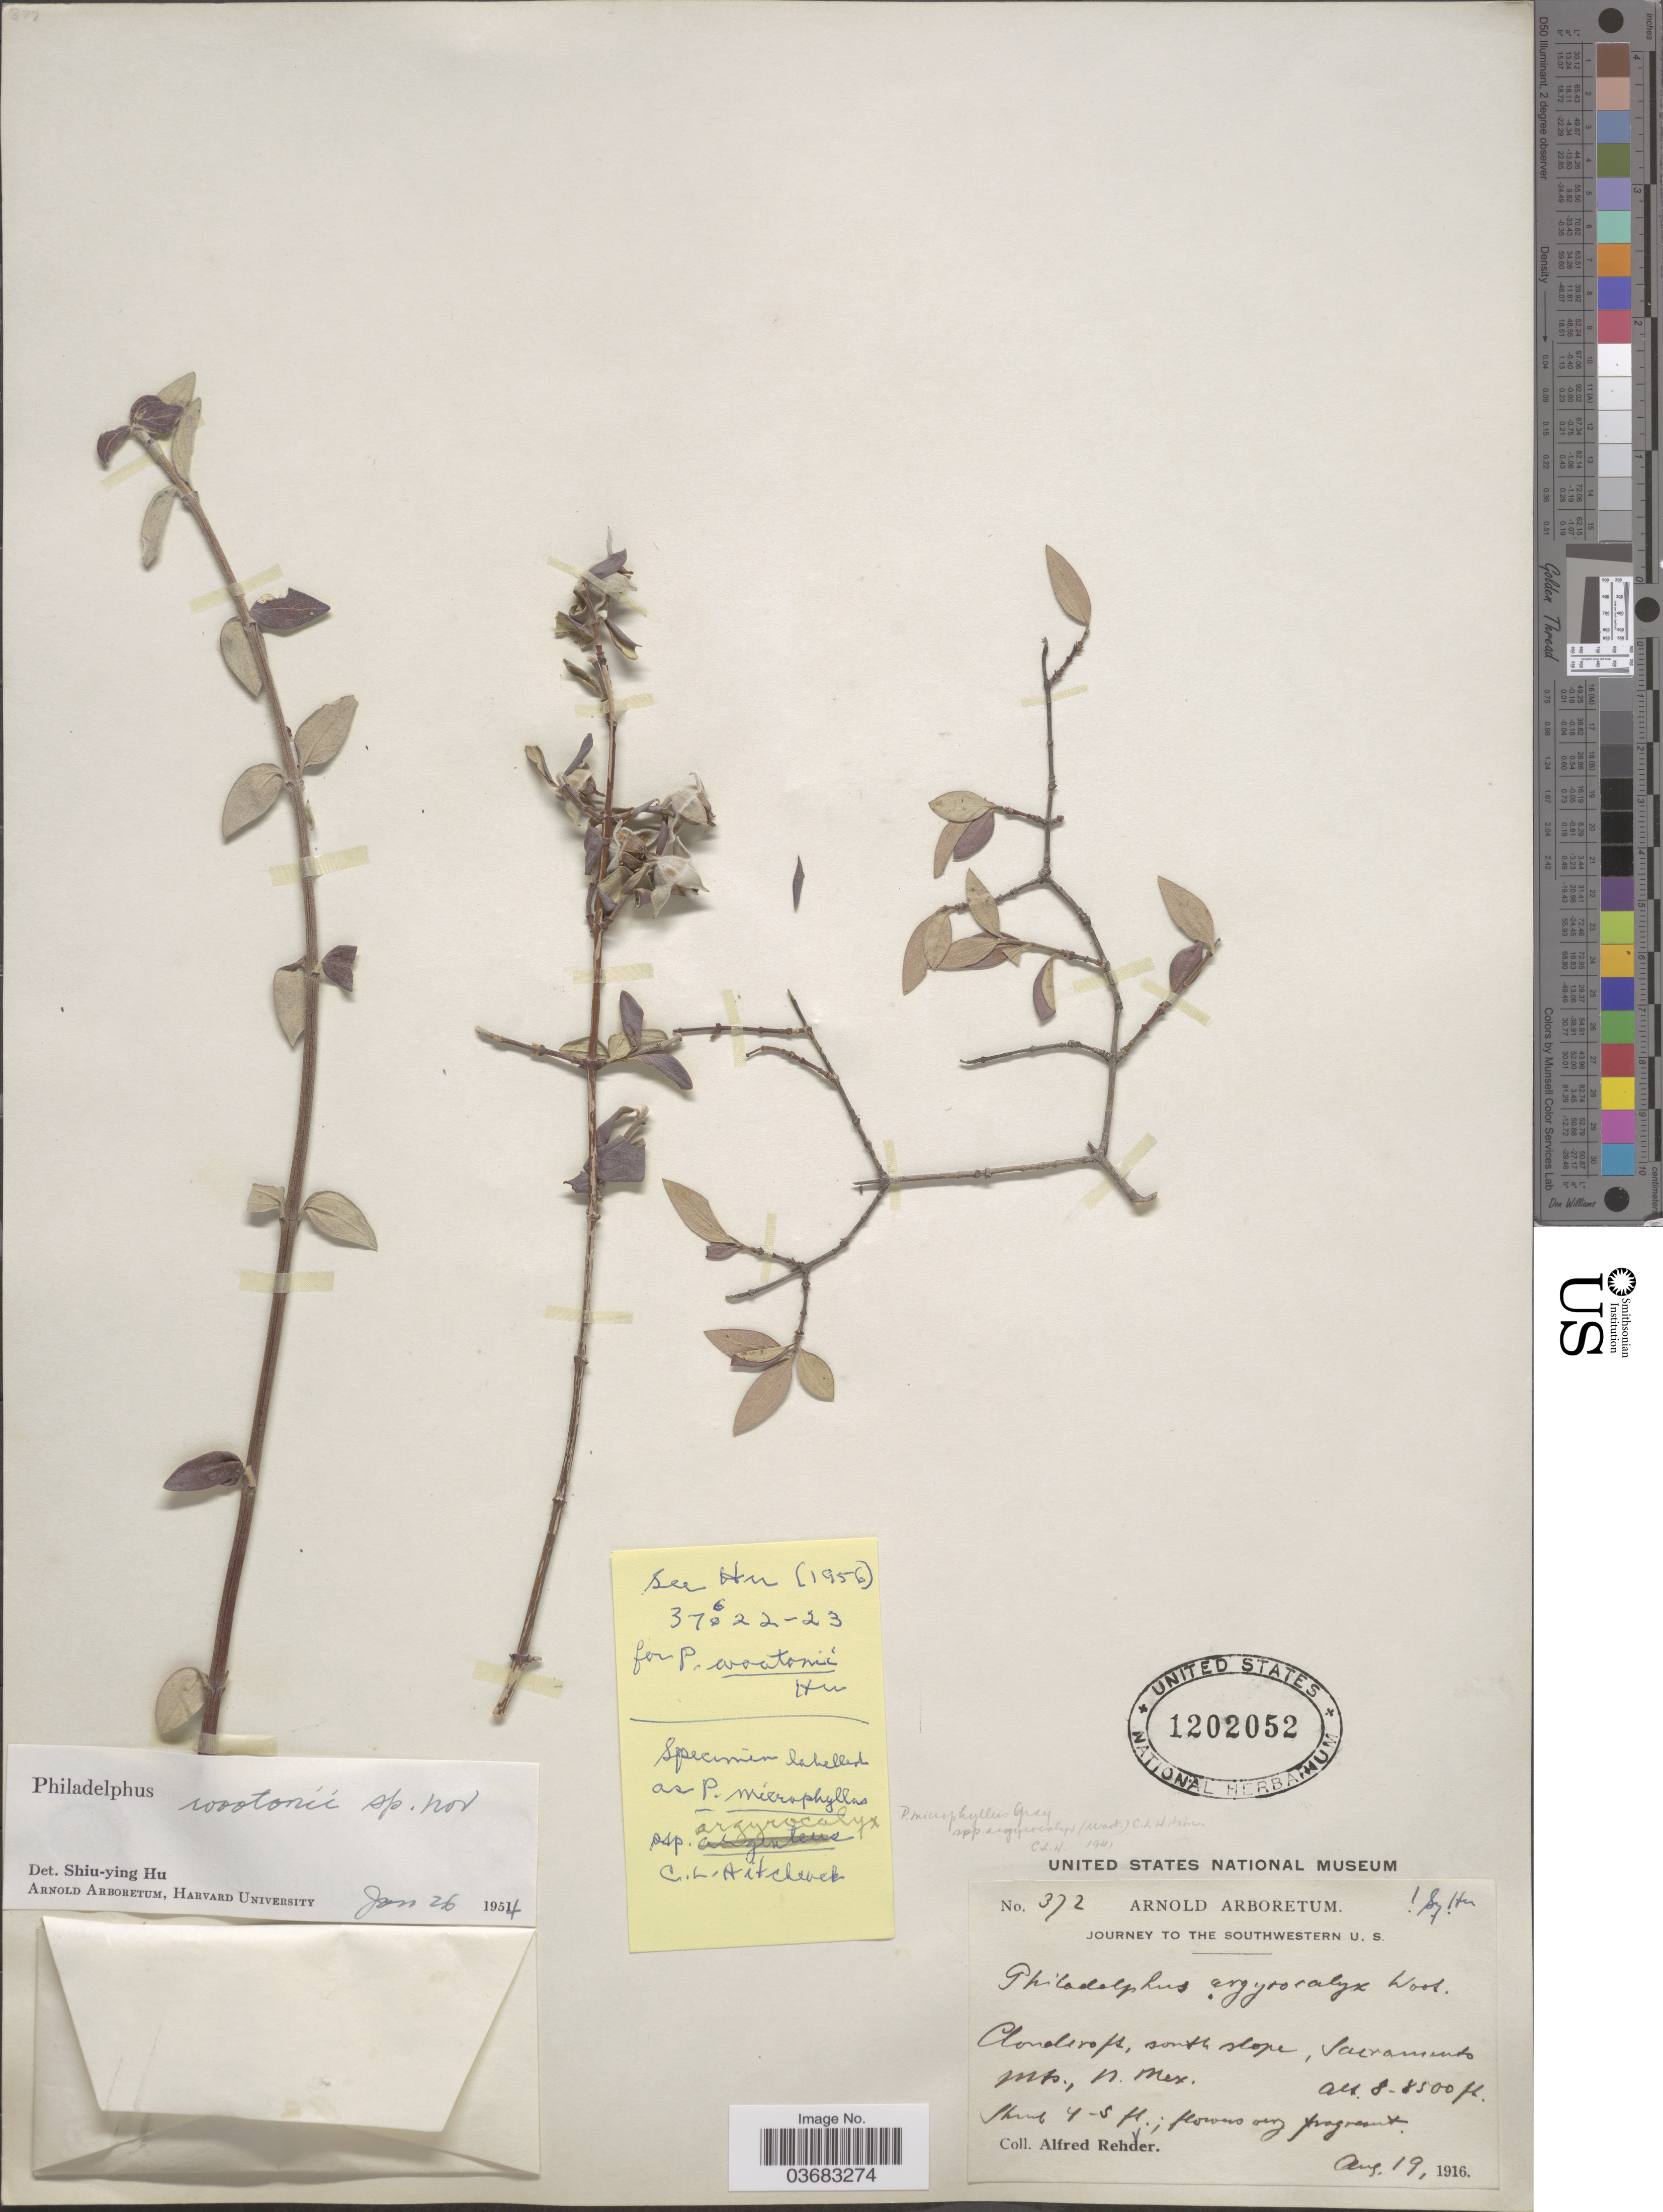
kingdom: Plantae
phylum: Tracheophyta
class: Magnoliopsida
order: Cornales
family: Hydrangeaceae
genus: Philadelphus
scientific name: Philadelphus wootonii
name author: S.Y. Hu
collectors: A. Rehder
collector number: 372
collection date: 1916-08-19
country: United States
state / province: New Mexico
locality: Journey to the Southwestern U.S. Cloudcroft, south slope, Sacramento Mts.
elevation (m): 2438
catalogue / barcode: US 1202052